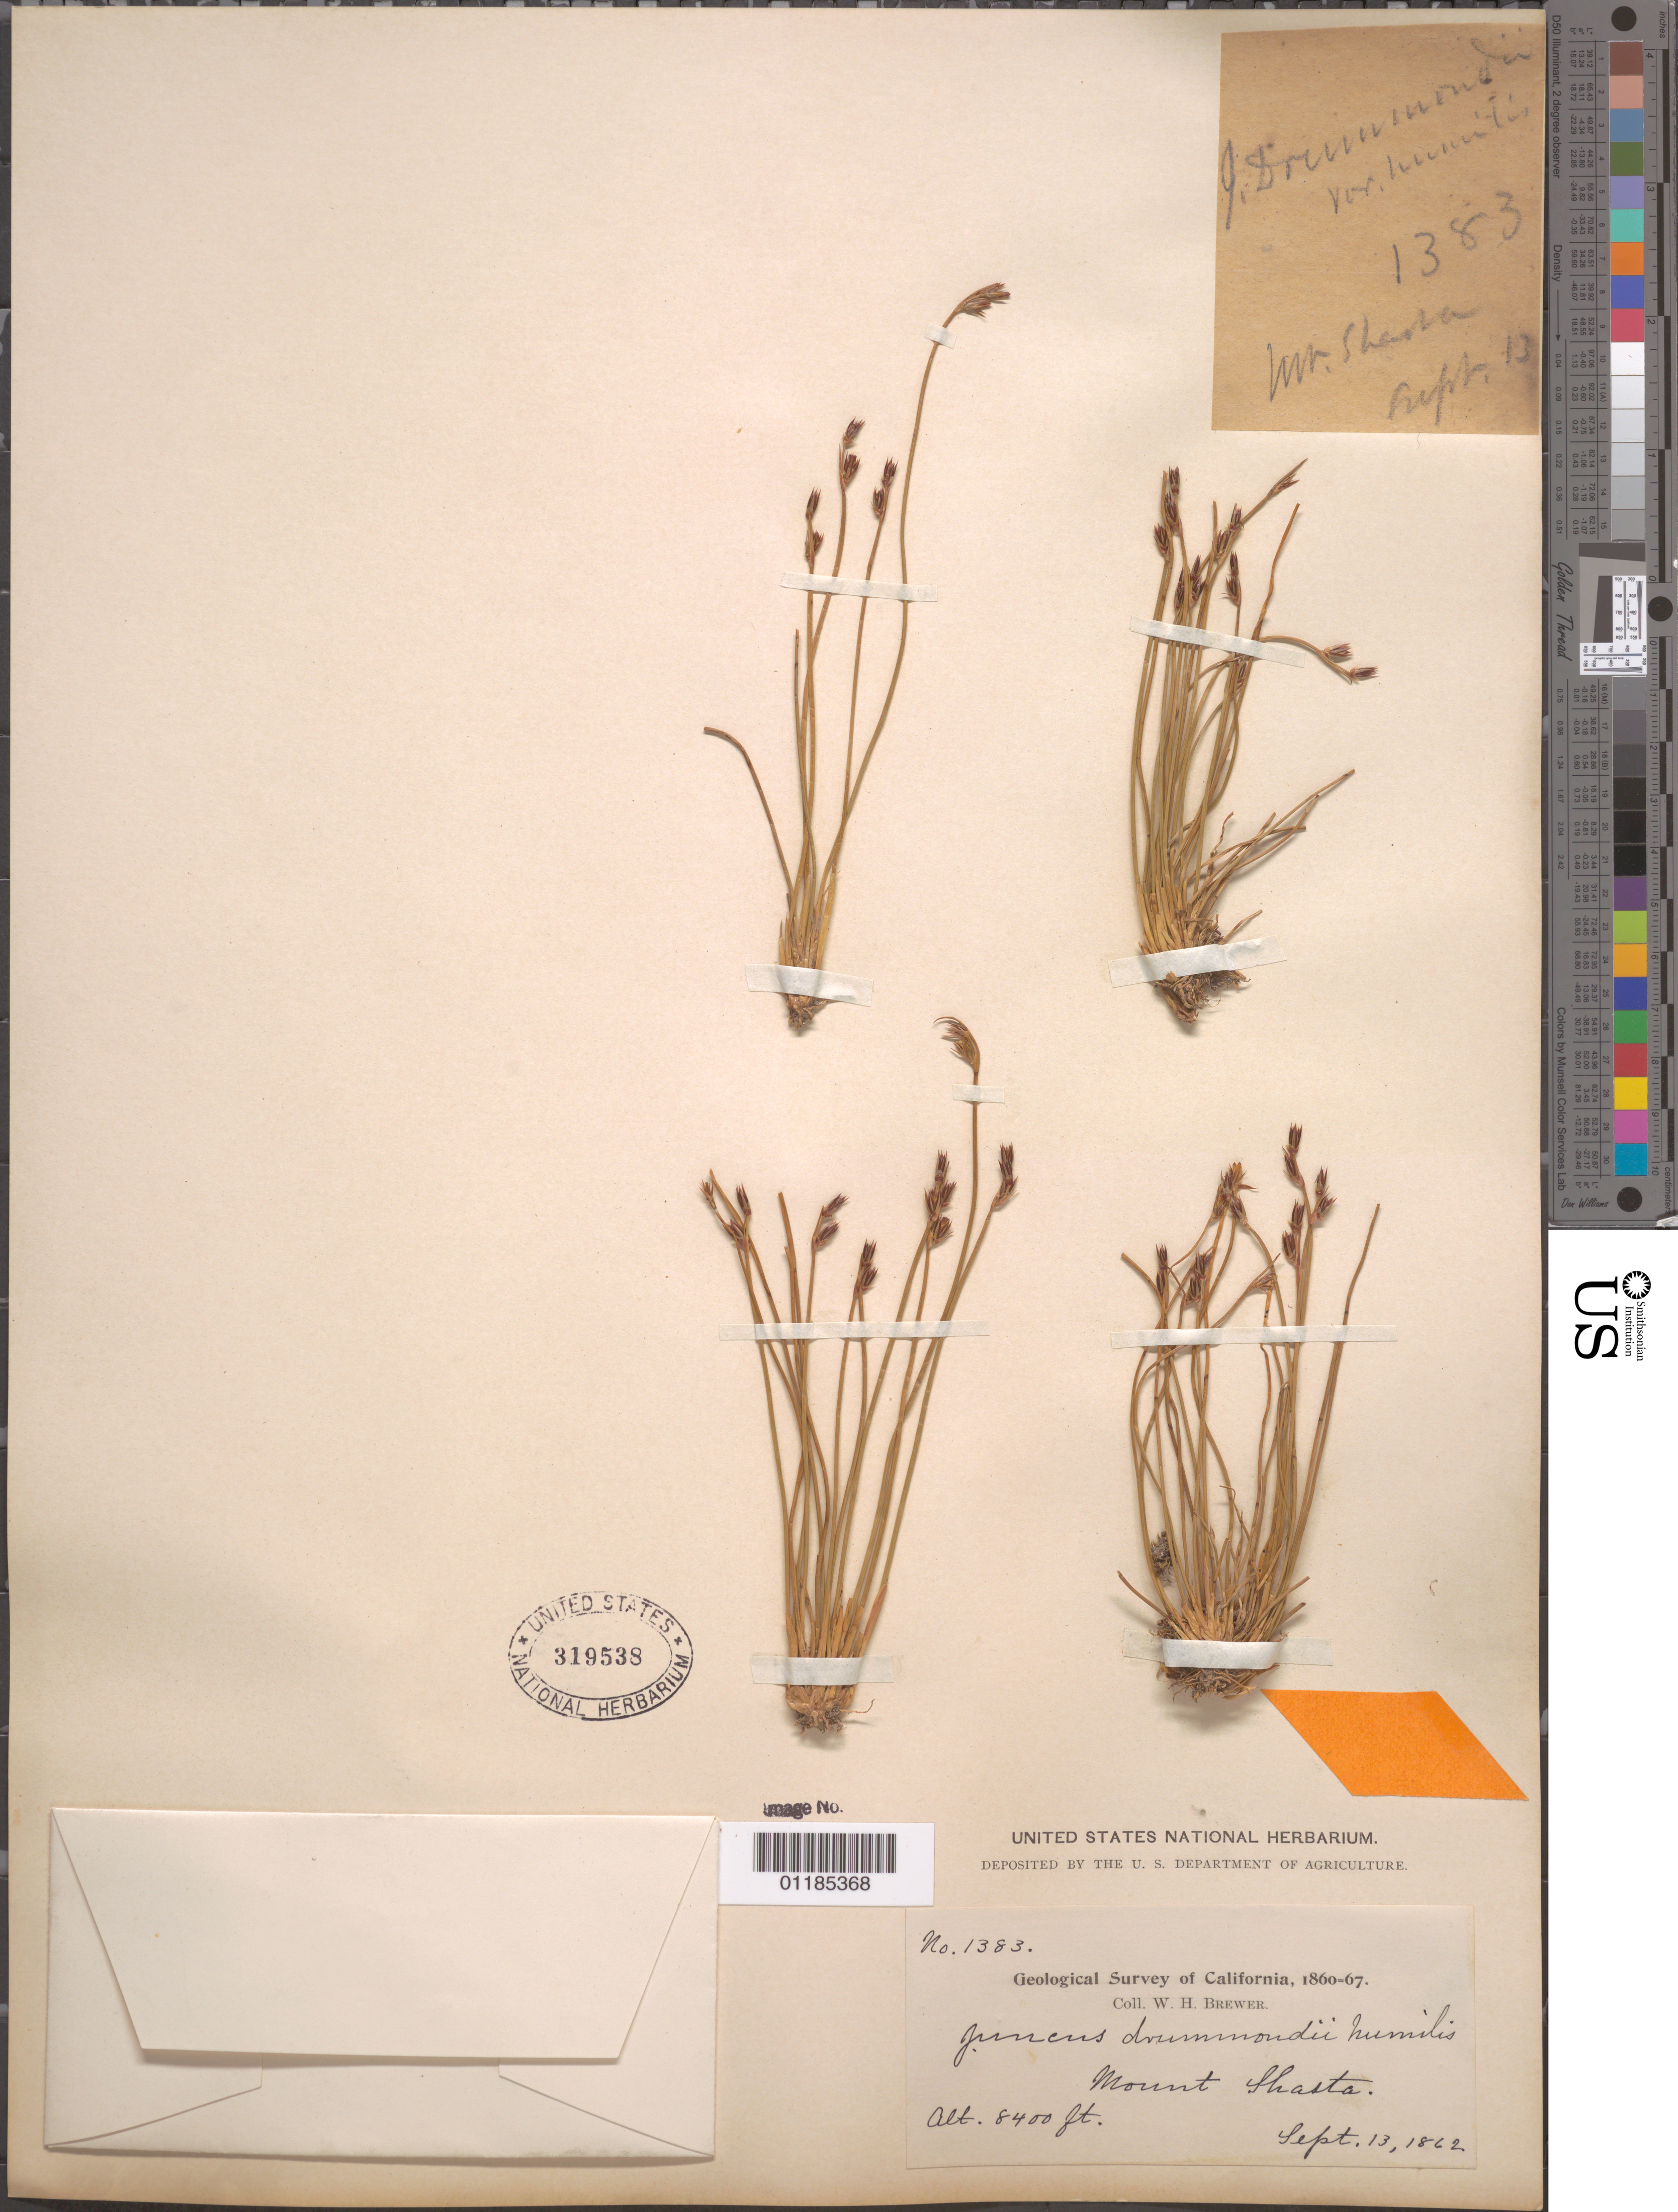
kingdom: Plantae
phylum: Tracheophyta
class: Liliopsida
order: Poales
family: Juncaceae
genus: Juncus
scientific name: Juncus drummondii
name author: E. Mey.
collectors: W. H. Brewer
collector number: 1383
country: United States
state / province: California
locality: Mount Shasta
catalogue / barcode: US 319538